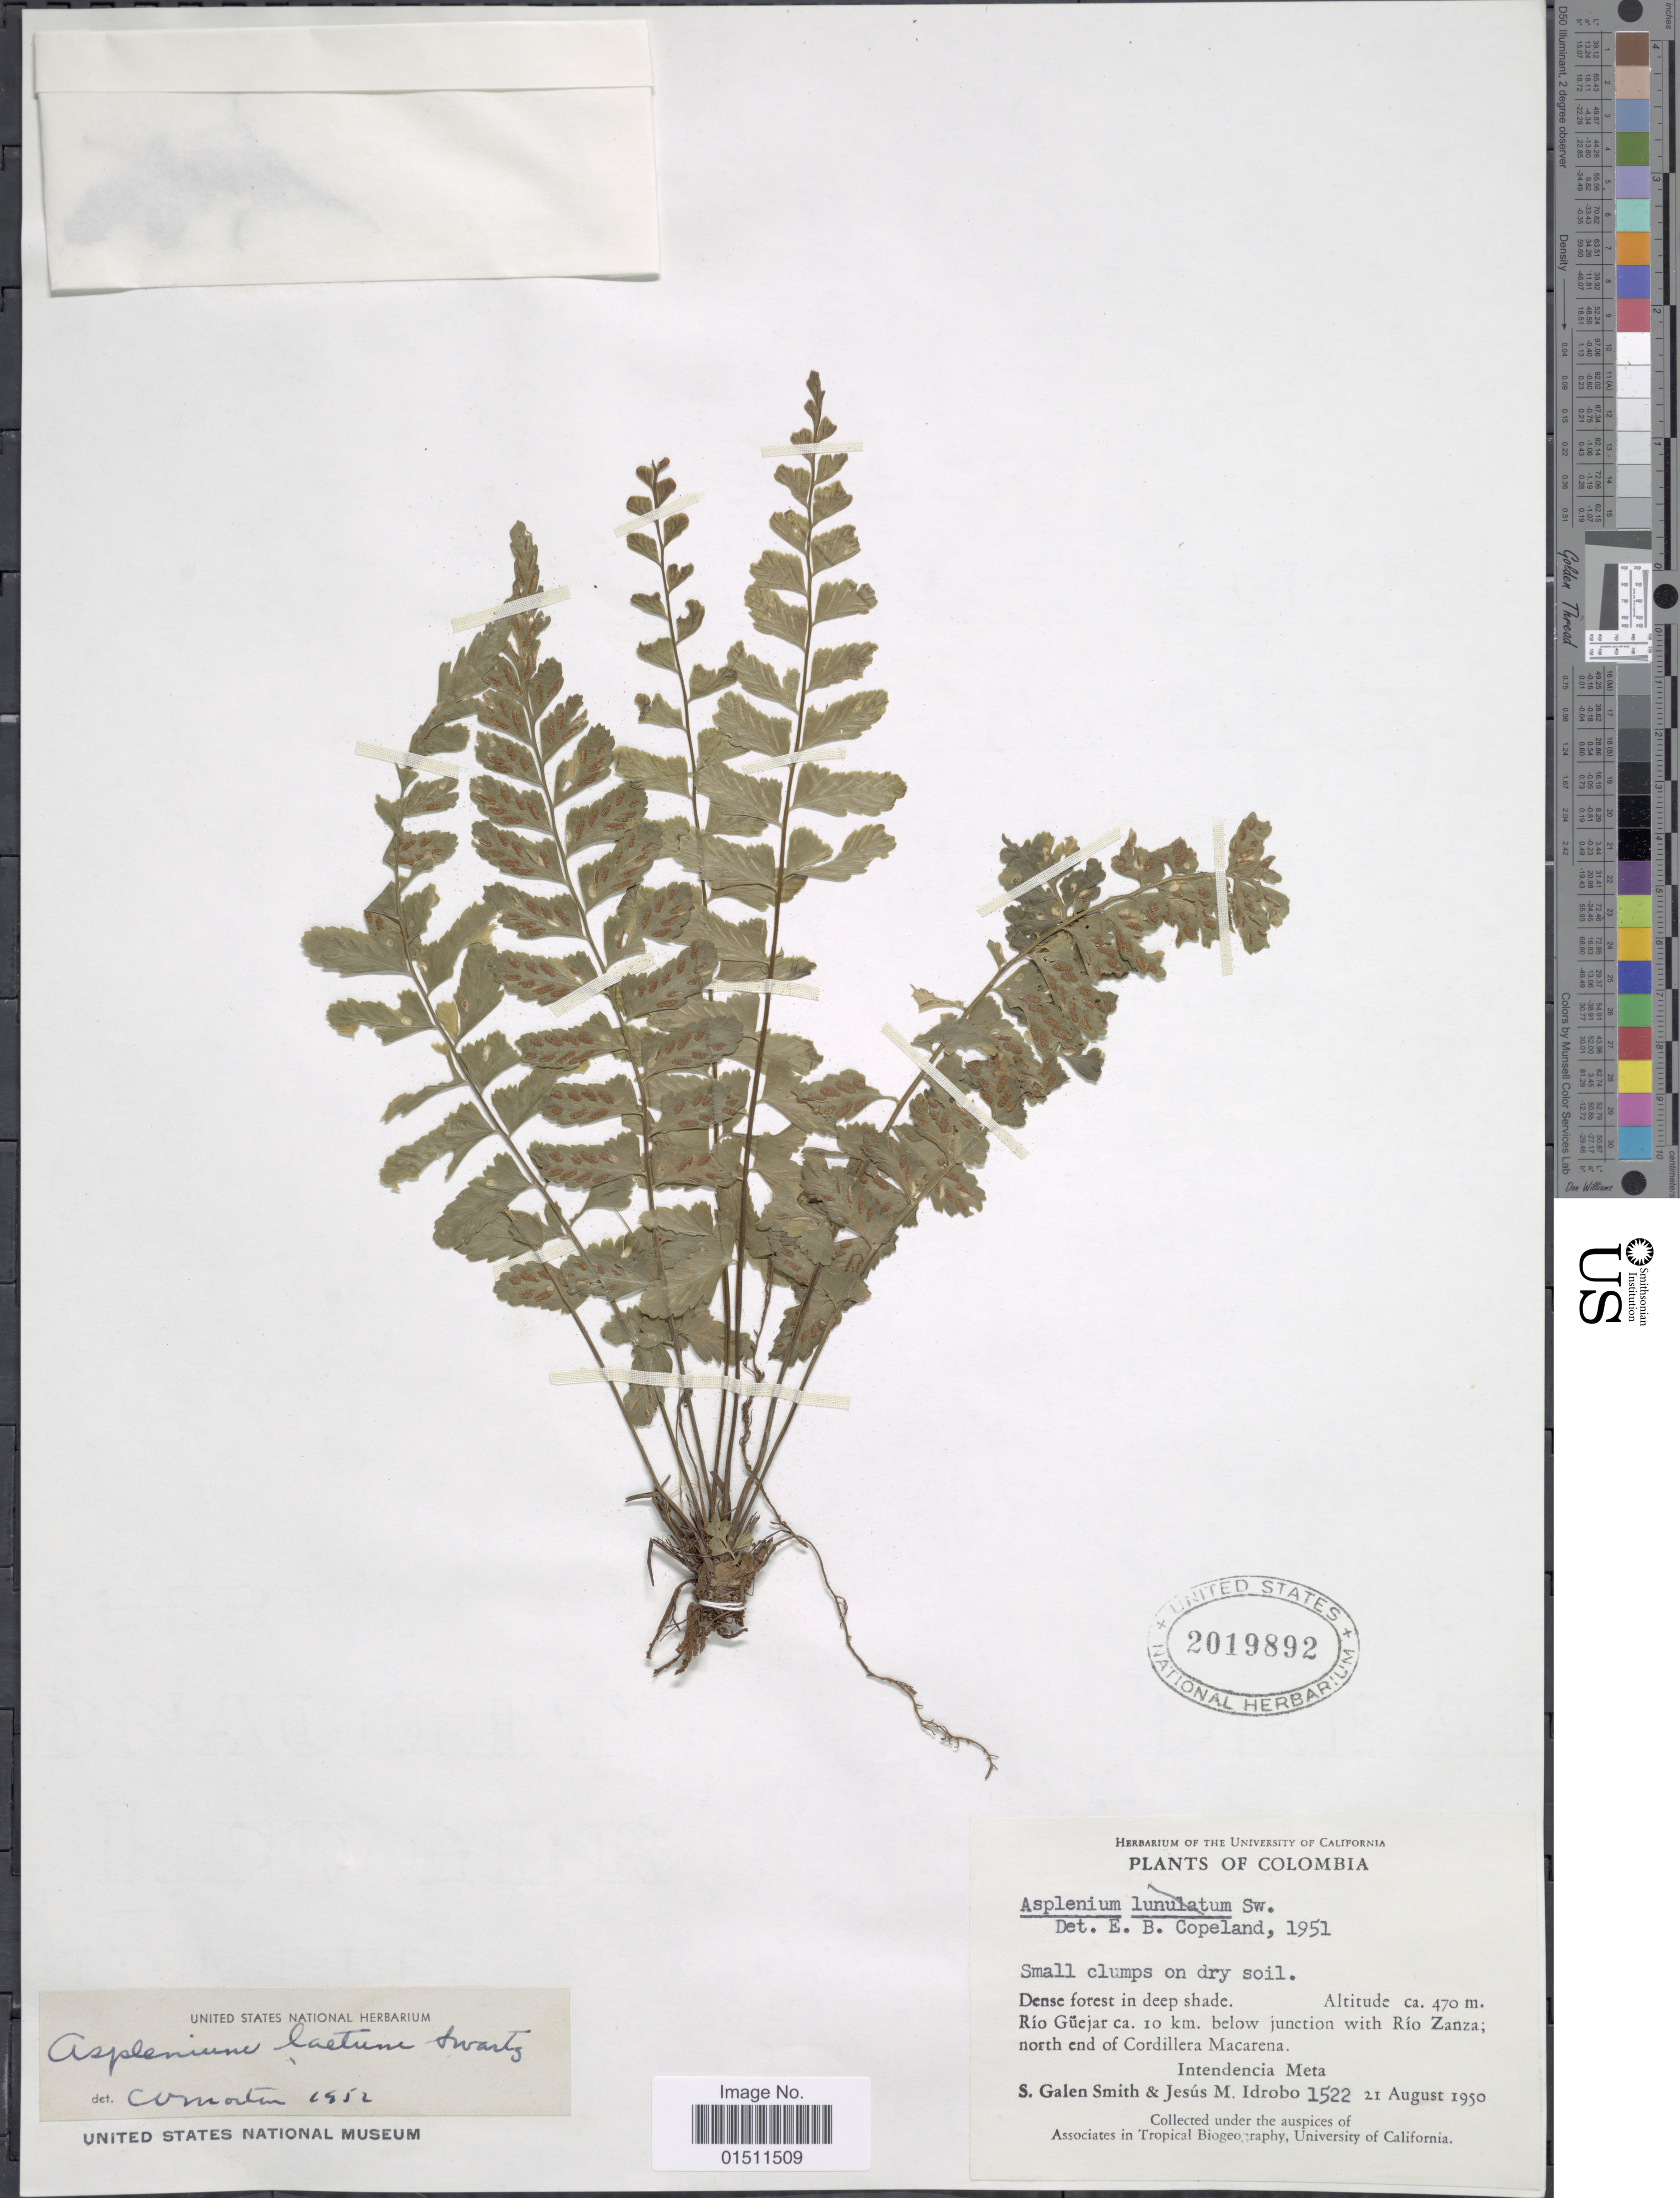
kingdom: Plantae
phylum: Tracheophyta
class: Polypodiopsida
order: Polypodiales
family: Aspleniaceae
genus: Asplenium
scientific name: Asplenium laetum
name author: Sw.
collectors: S. G. Smith & J. M. Idrobo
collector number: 1522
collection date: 1950-08-21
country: Colombia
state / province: Meta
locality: Rio Guejar ca. 10 km. below junction with Rio Zanza; north end of Cordillera Macarena, Intendencia Meta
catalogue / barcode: US 2019892